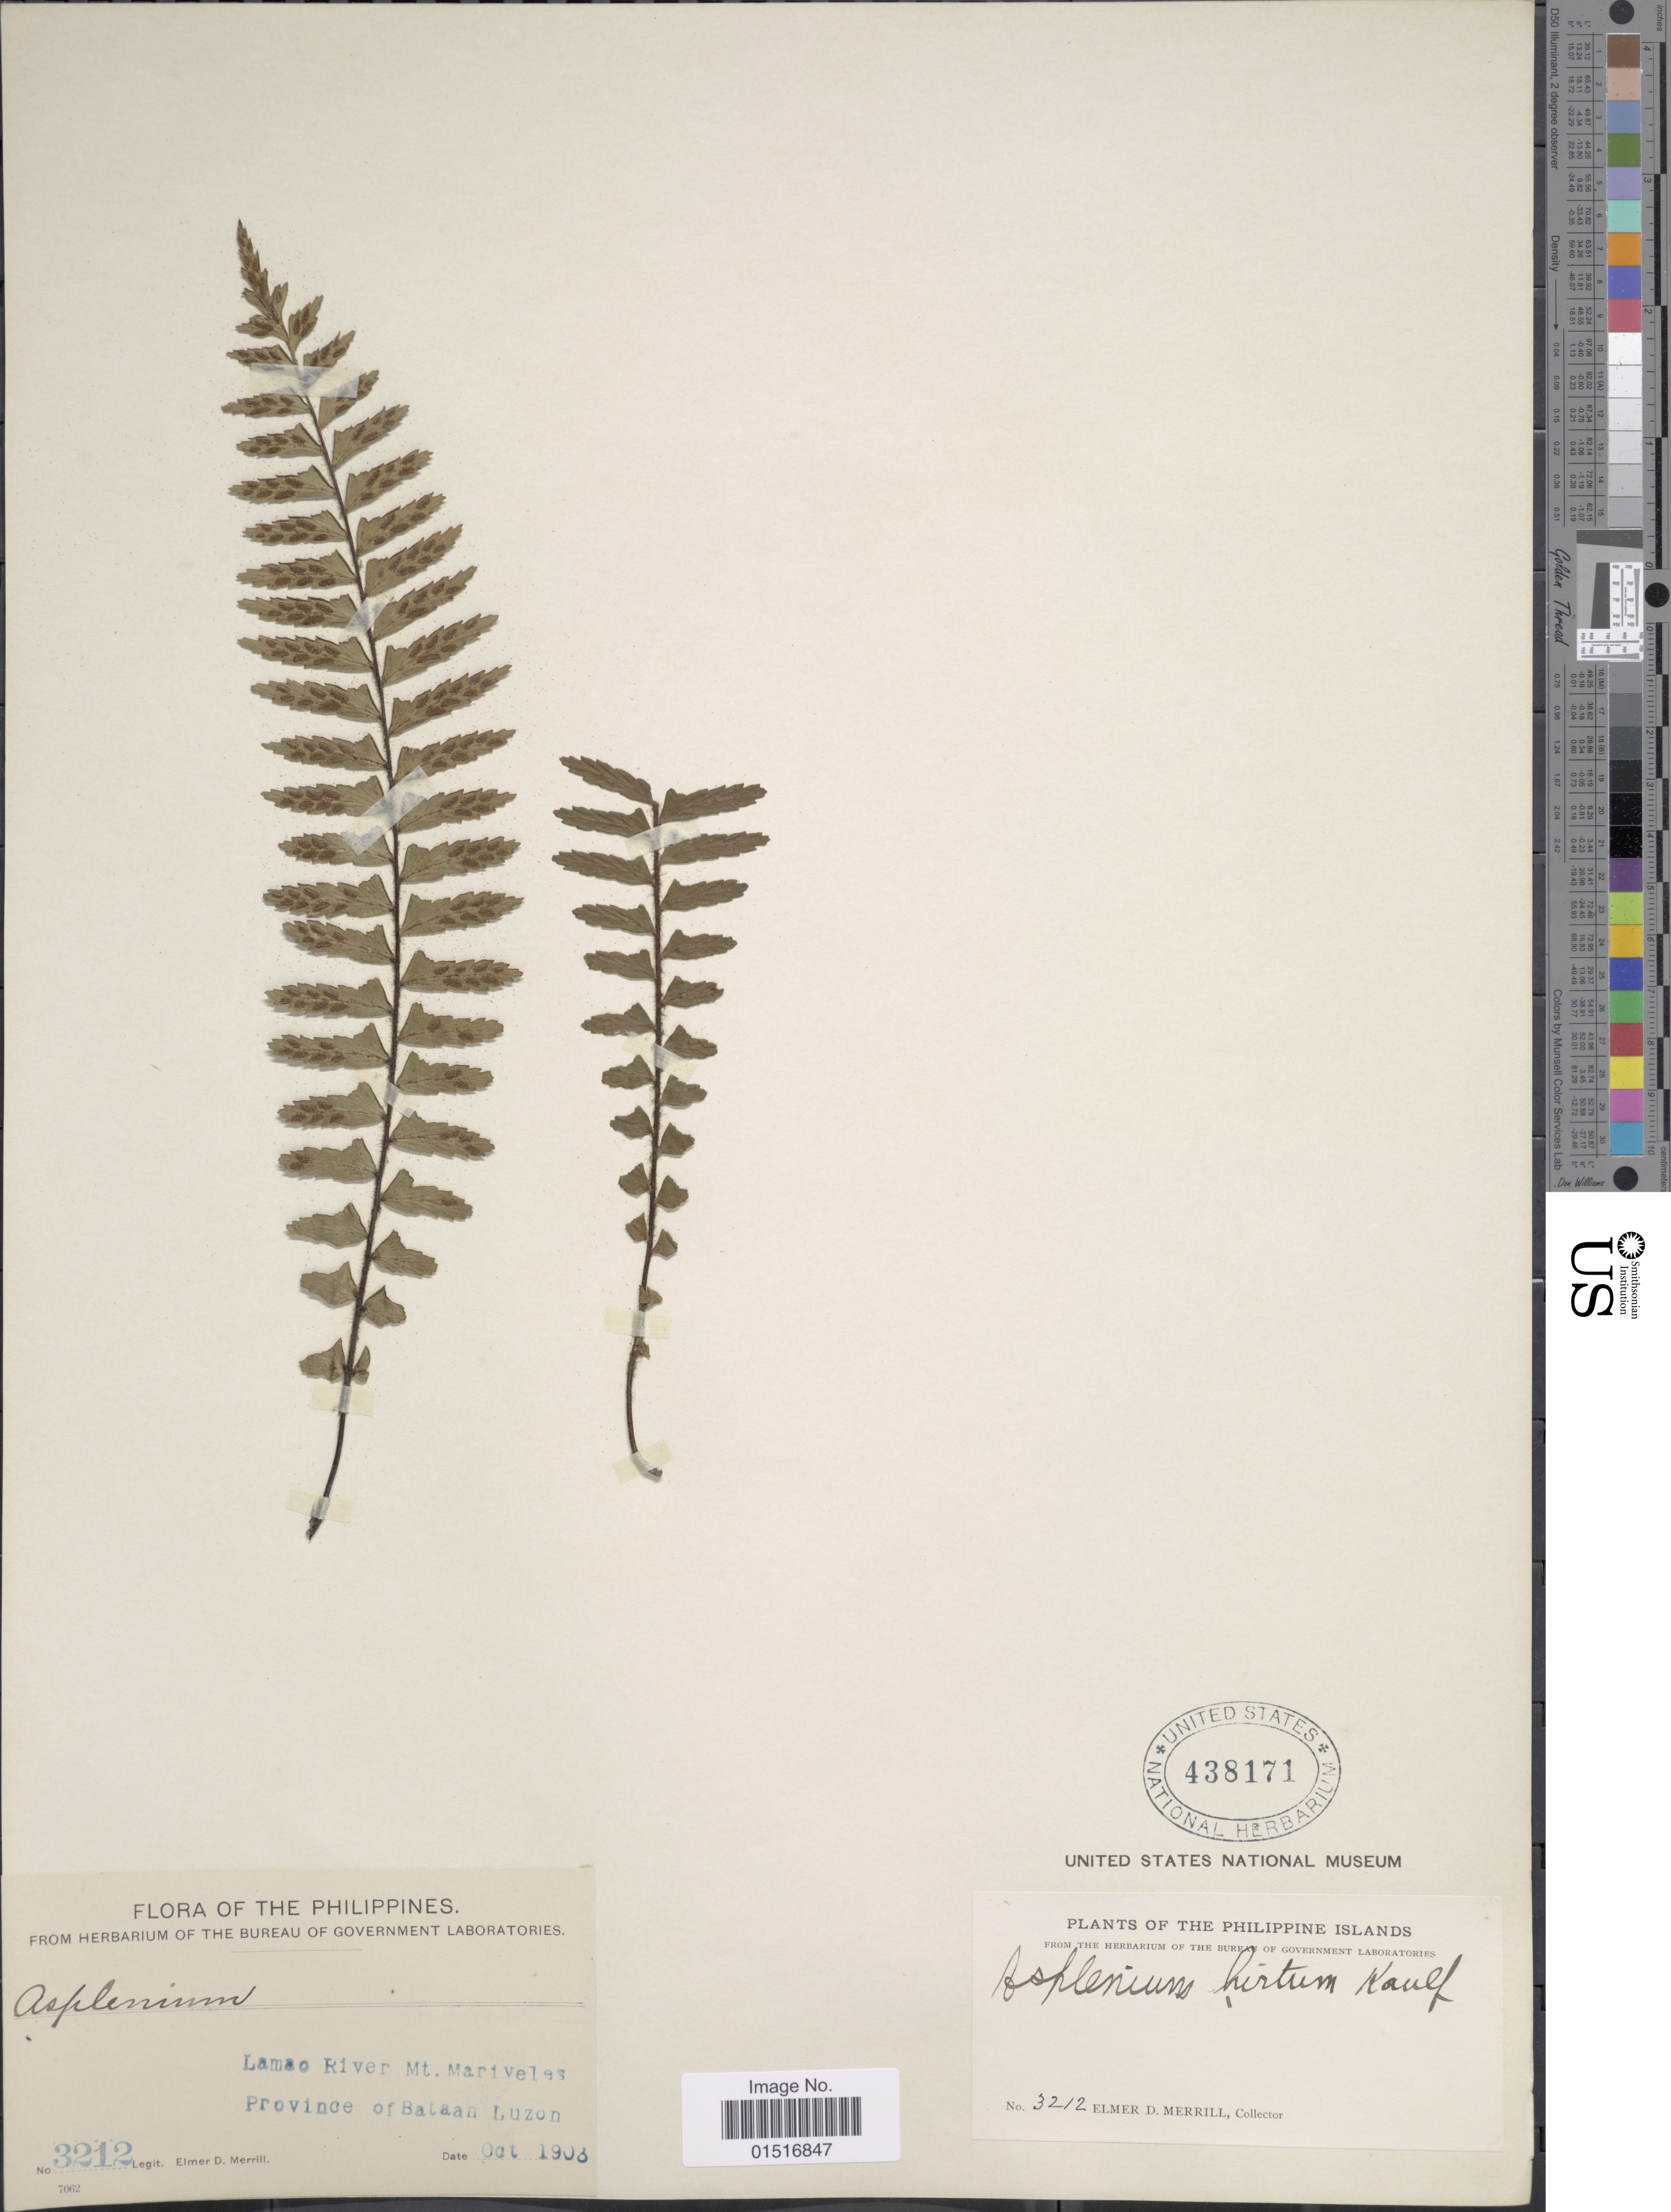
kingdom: Plantae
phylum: Tracheophyta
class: Polypodiopsida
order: Polypodiales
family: Aspleniaceae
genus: Asplenium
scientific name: Asplenium pellucidum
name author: Lam.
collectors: E. D. Merrill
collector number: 3212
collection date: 1903-10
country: Philippines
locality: Lamao River, Mt. Mariveles. Province of Bataan. Luzon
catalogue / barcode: US 438171